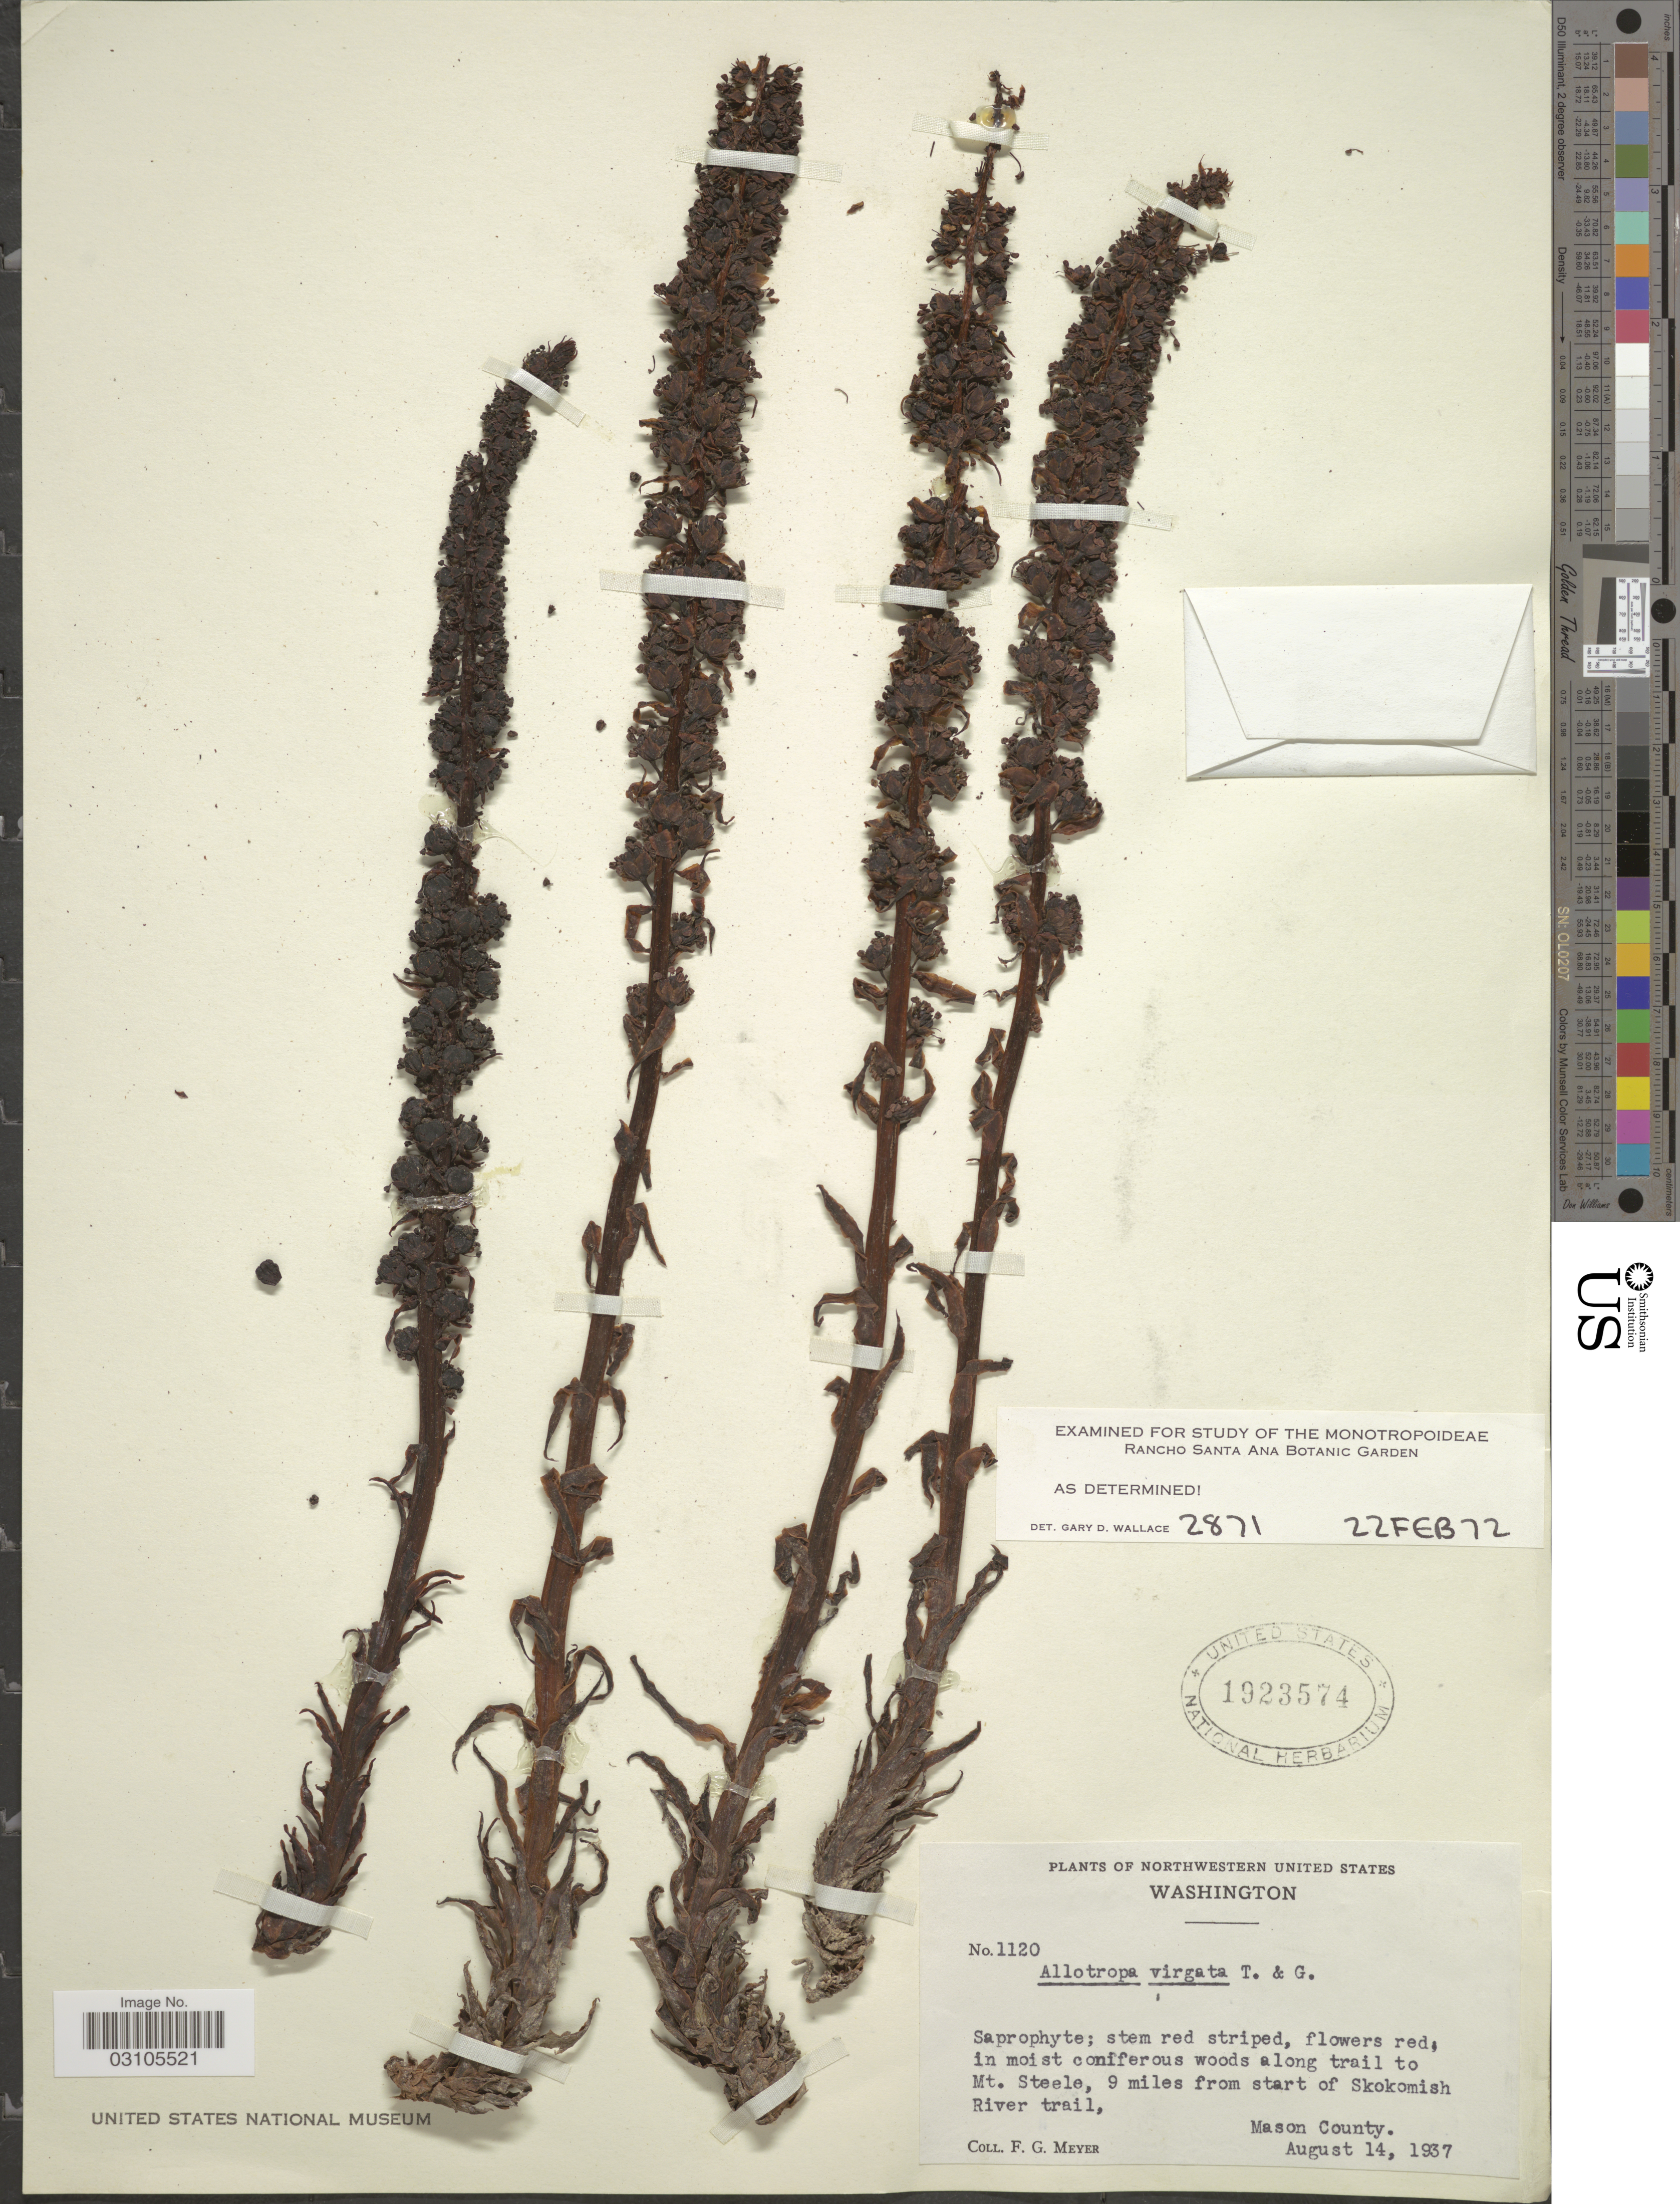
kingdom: Plantae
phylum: Tracheophyta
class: Magnoliopsida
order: Ericales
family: Ericaceae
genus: Allotropa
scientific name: Allotropa virgata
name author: Torr. & A. Gray ex A. Gray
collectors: F. G. Meyer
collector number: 1120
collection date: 1937-08-14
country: United States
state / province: Washington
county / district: Mason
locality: Northwestern United States, along trail to Mt. Steele, 9 miles from start of Skokomish River trail, Mason County.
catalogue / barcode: US 1923574